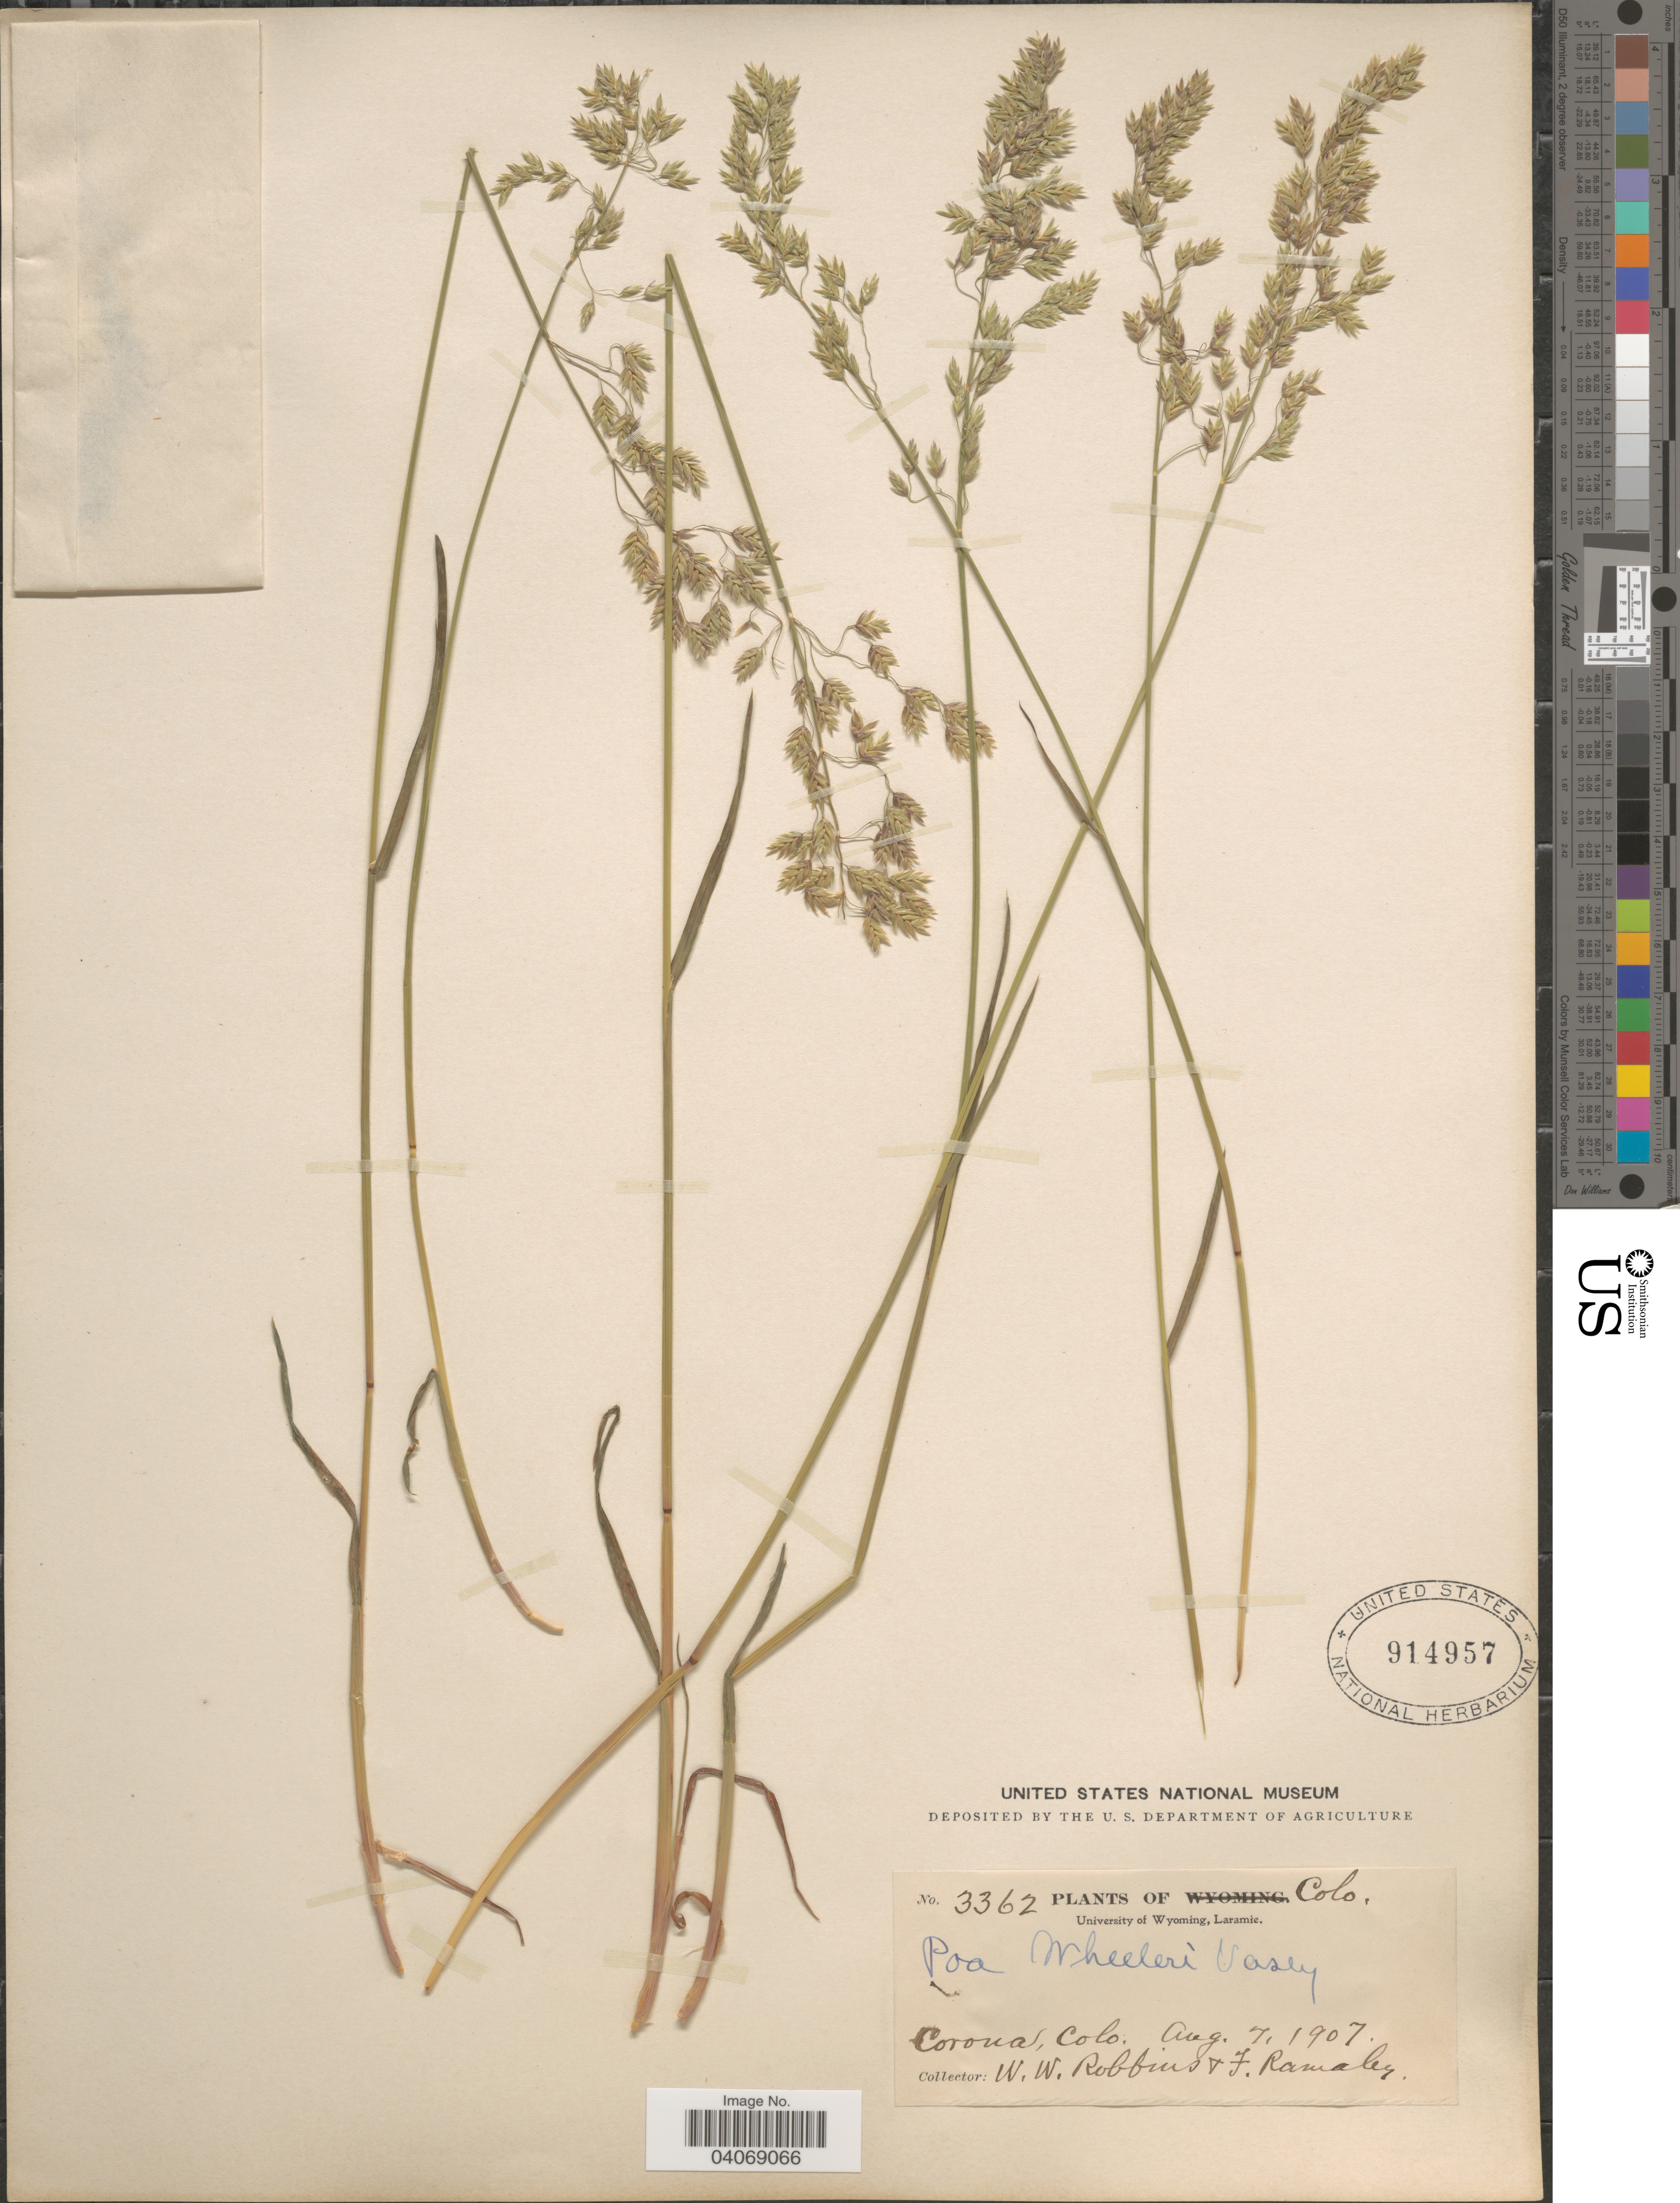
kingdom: Plantae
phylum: Tracheophyta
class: Liliopsida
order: Poales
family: Poaceae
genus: Poa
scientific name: Poa wheeleri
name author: Vasey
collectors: W. Robbins & F. Ramaley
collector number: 3362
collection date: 1907-08-07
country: United States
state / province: Colorado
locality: Corona.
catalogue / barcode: US 914957